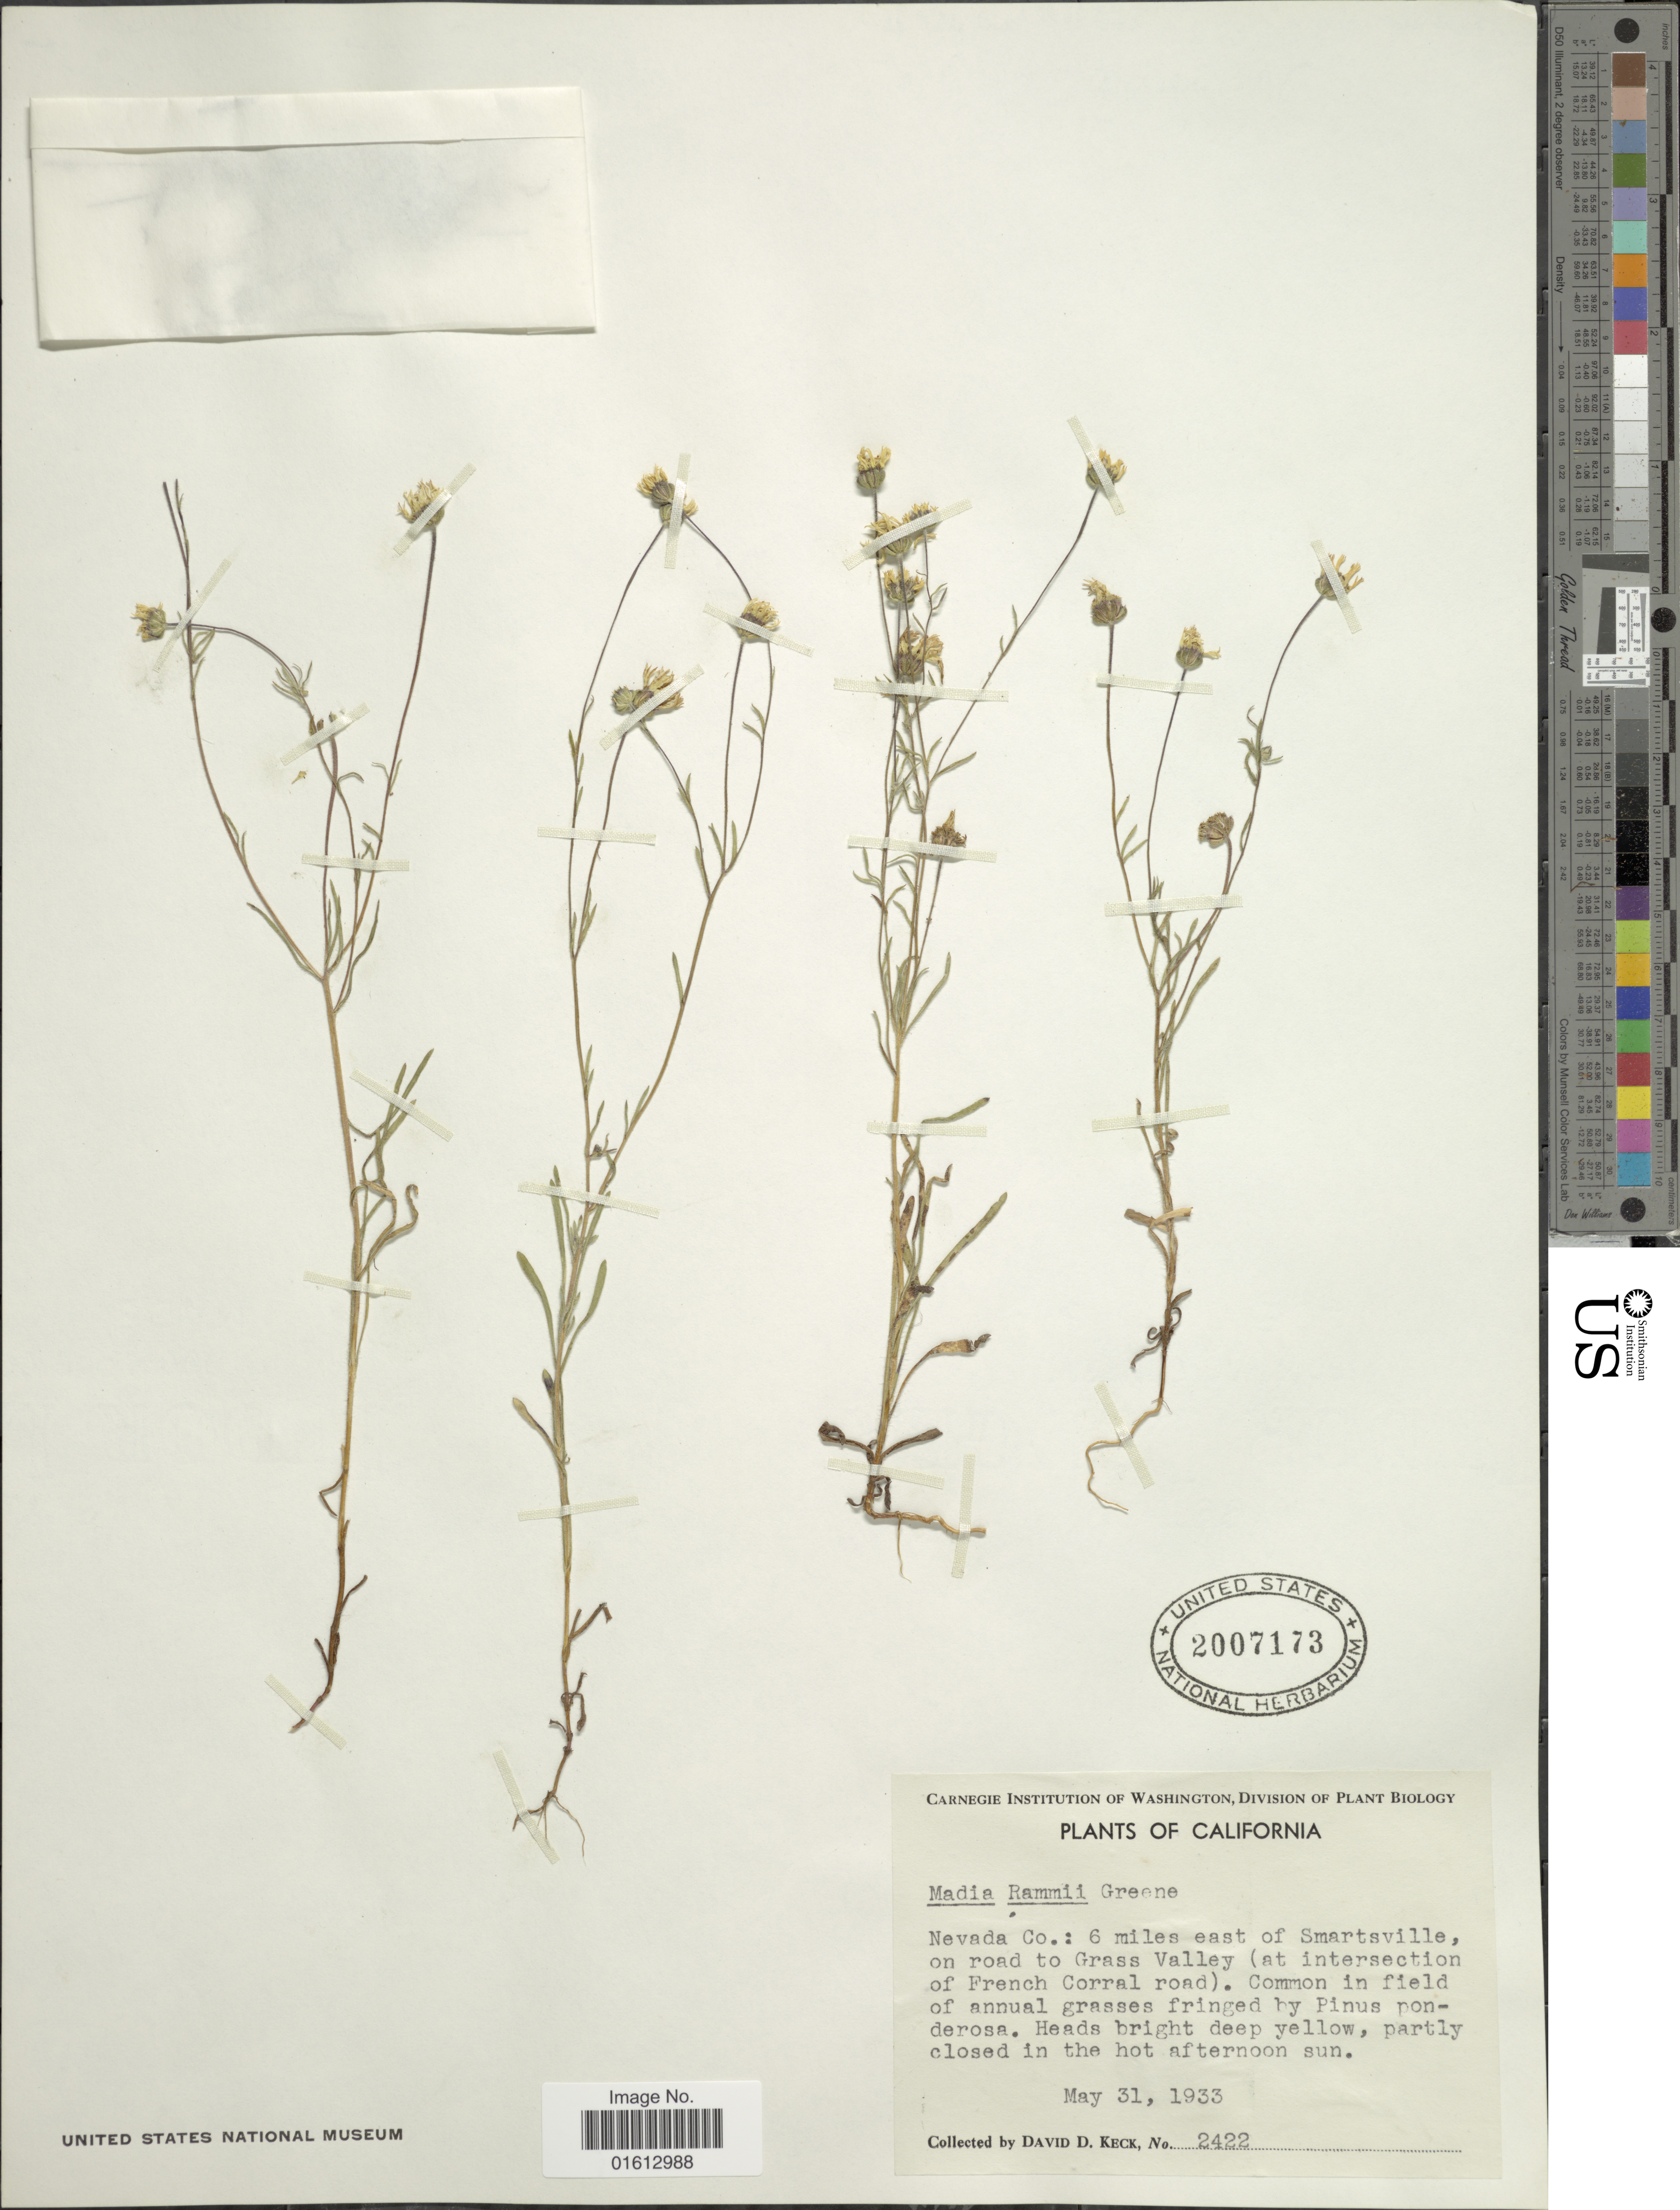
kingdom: Plantae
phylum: Tracheophyta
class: Magnoliopsida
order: Asterales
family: Asteraceae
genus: Madia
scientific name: Madia rammii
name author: Greene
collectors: D. D. Keck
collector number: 2422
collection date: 1933-05-31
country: United States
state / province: California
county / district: Nevada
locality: California, Nevada Co.: 6 miles east of Smartsville, on road to Grass Valley. (at intersection of French Corral road).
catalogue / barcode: US 2007173